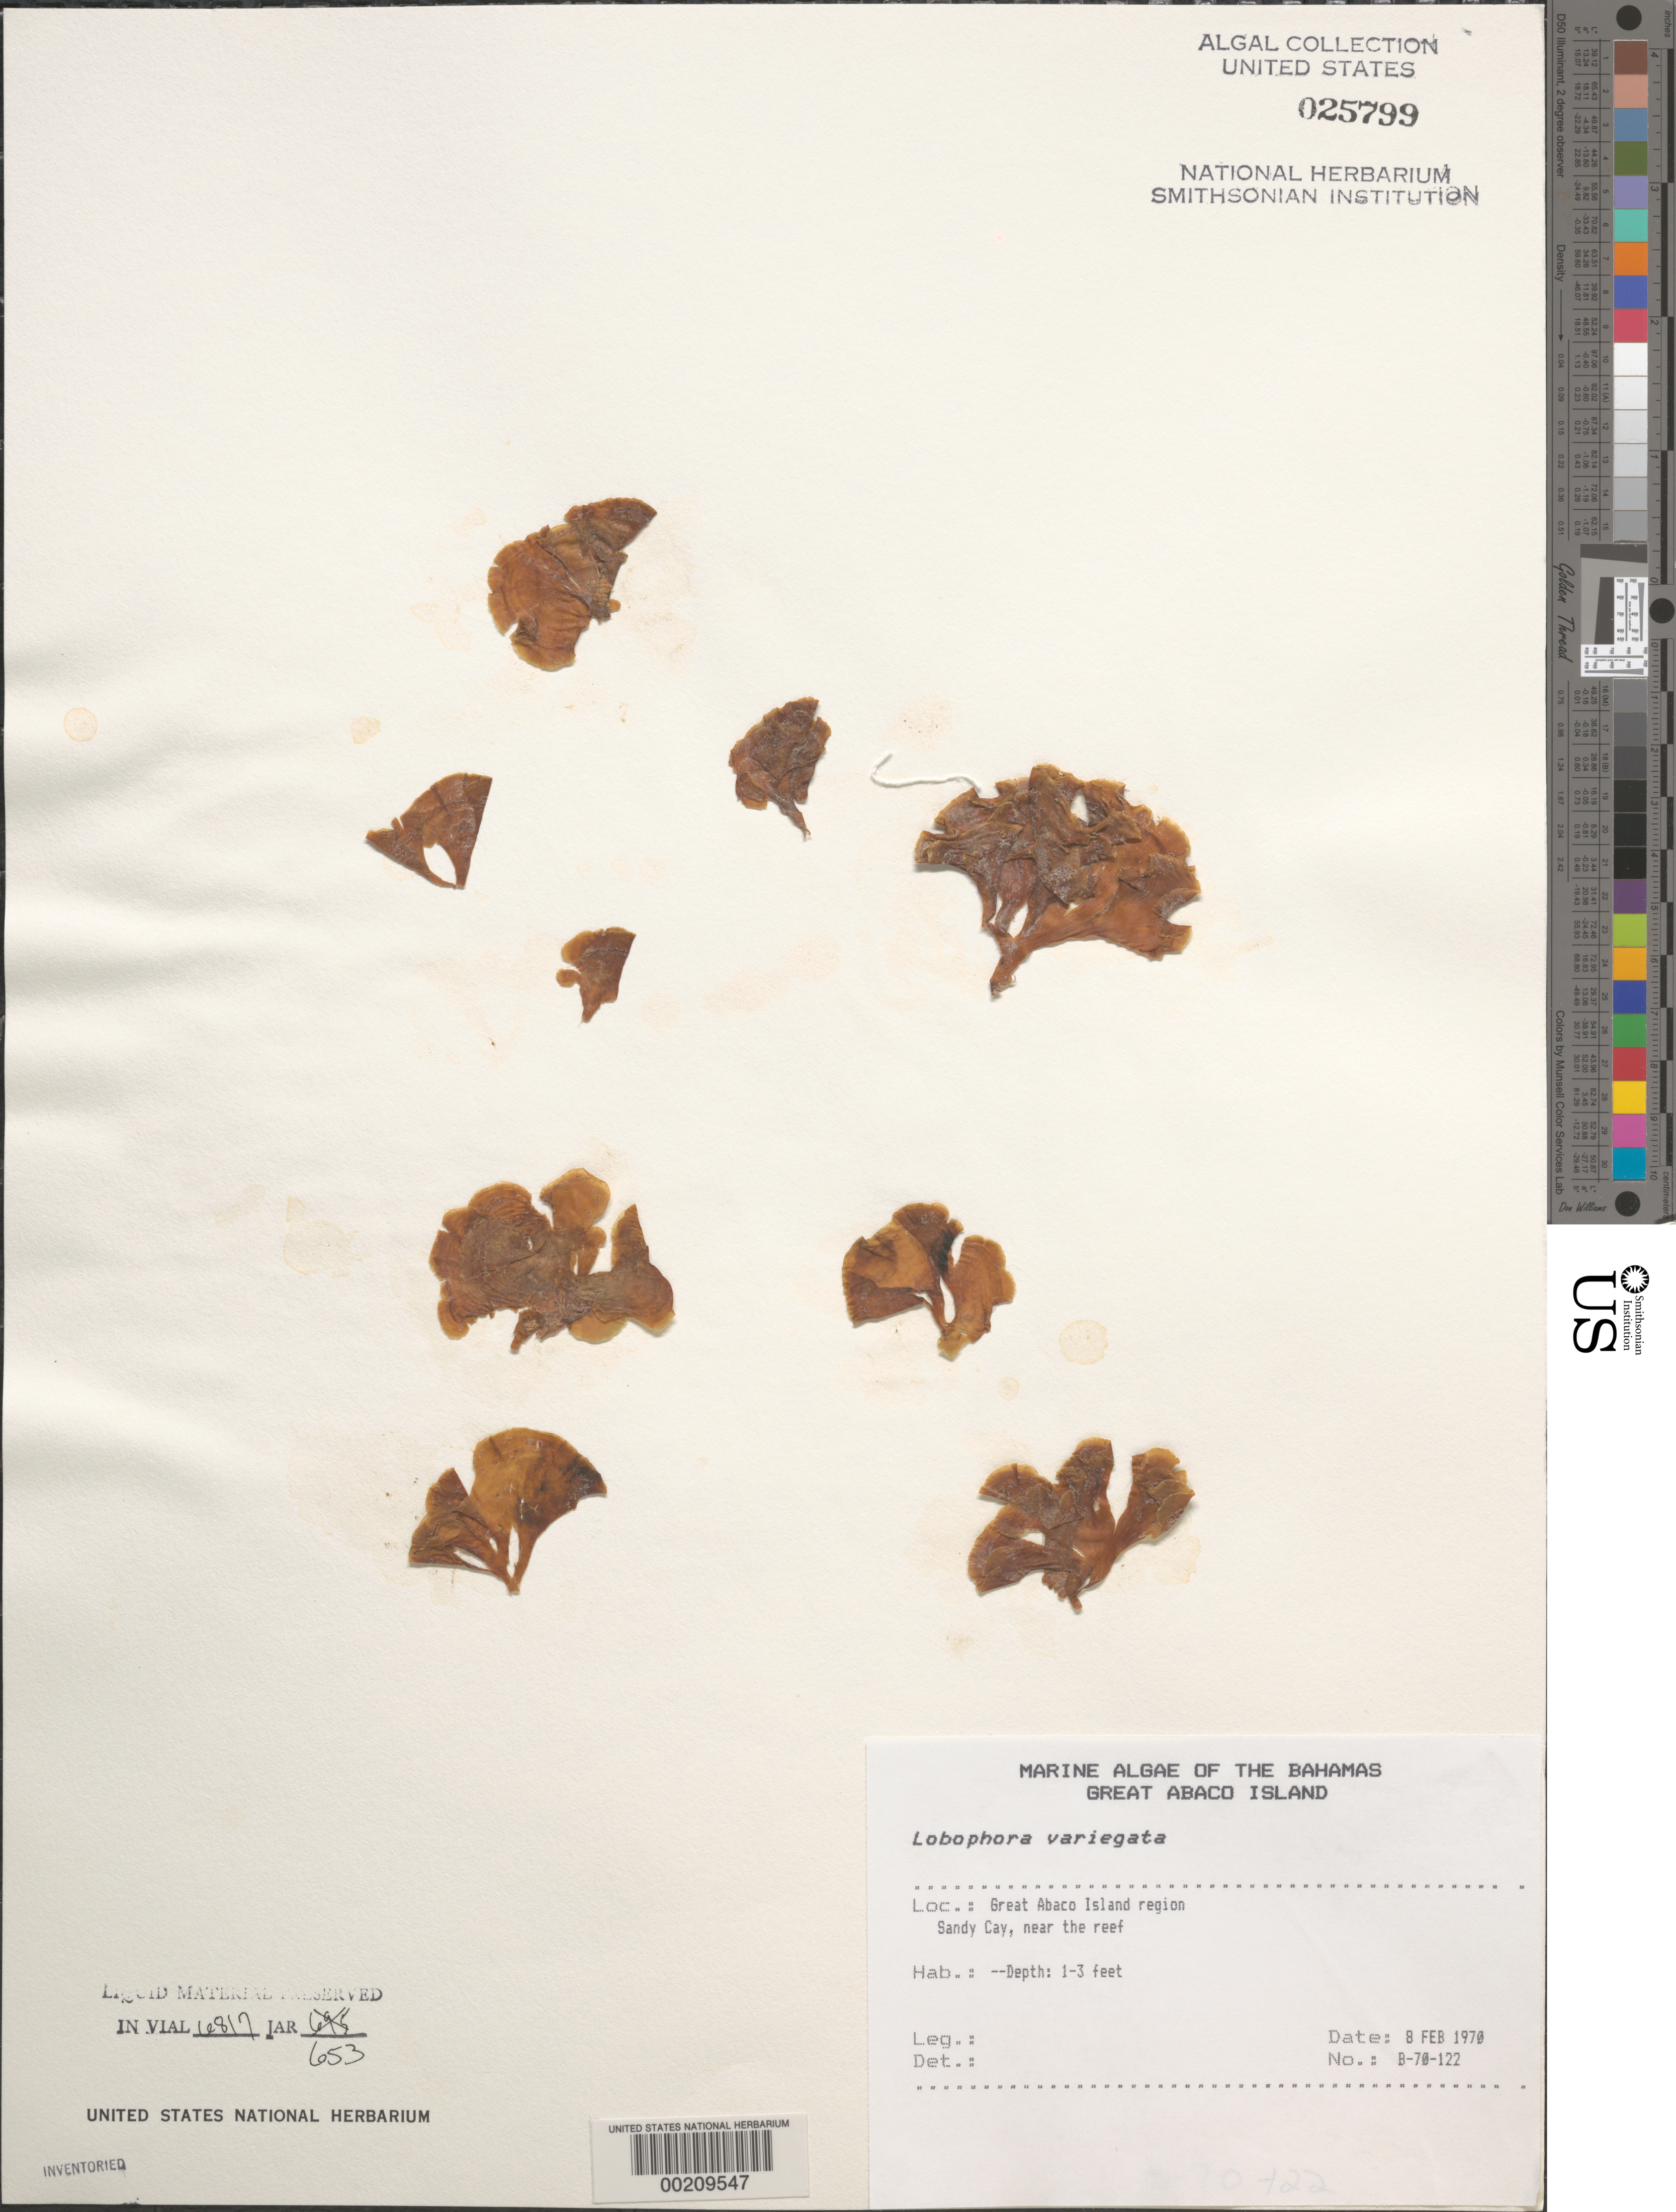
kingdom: Chromista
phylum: Ochrophyta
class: Phaeophyceae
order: Dictyotales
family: Dictyotaceae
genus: Lobophora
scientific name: Lobophora variegata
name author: (J.V.Lamouroux) Womersley & E.C. Oliveira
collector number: B-70-122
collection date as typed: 08 Feb 1970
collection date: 1970-02-08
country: Bahamas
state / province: Abaco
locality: Sandy cay, great abaco island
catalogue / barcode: US 25799